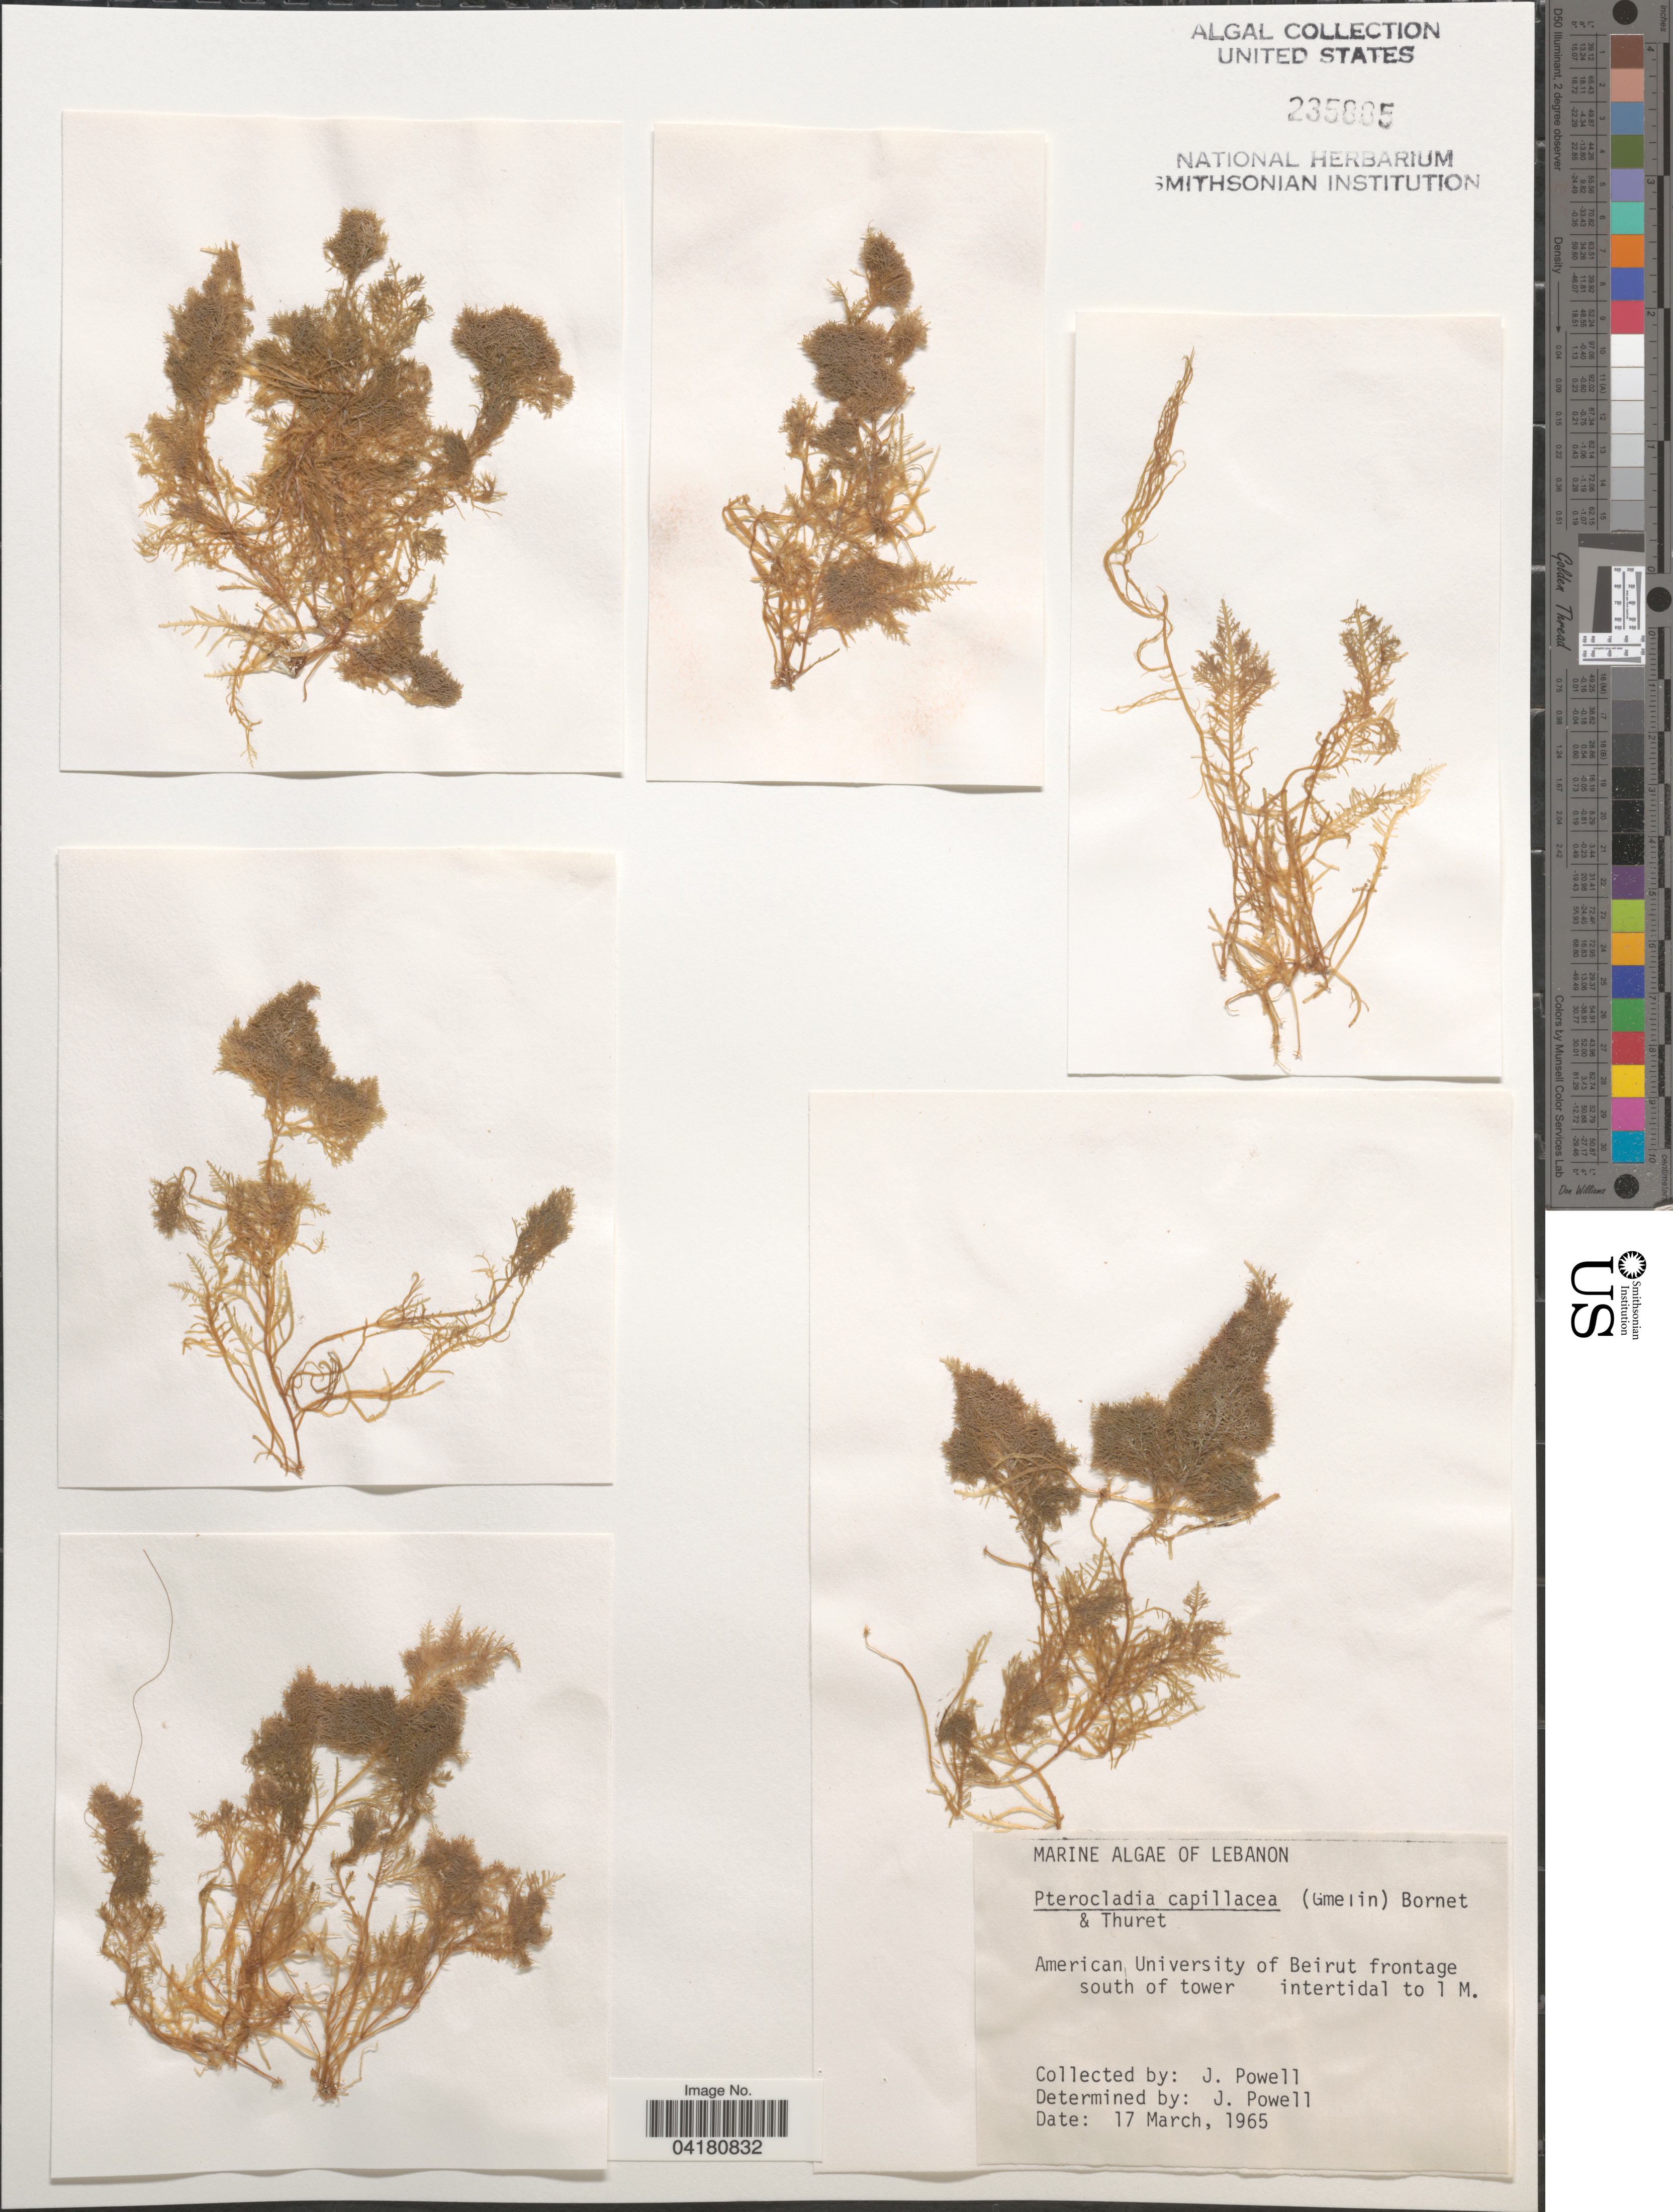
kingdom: Plantae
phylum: Rhodophyta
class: Florideophyceae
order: Gelidiales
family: Pterocladiaceae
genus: Pterocladiella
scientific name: Pterocladiella capillacea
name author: (S.G. Gmel.) Santelices & Hommers.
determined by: Algae name updating Project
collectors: J. Powell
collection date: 1965-03-17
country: Lebanon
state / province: Beyrouth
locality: American University of Beirut frontage south of tower intertidal to 1 M.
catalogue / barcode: US 235885